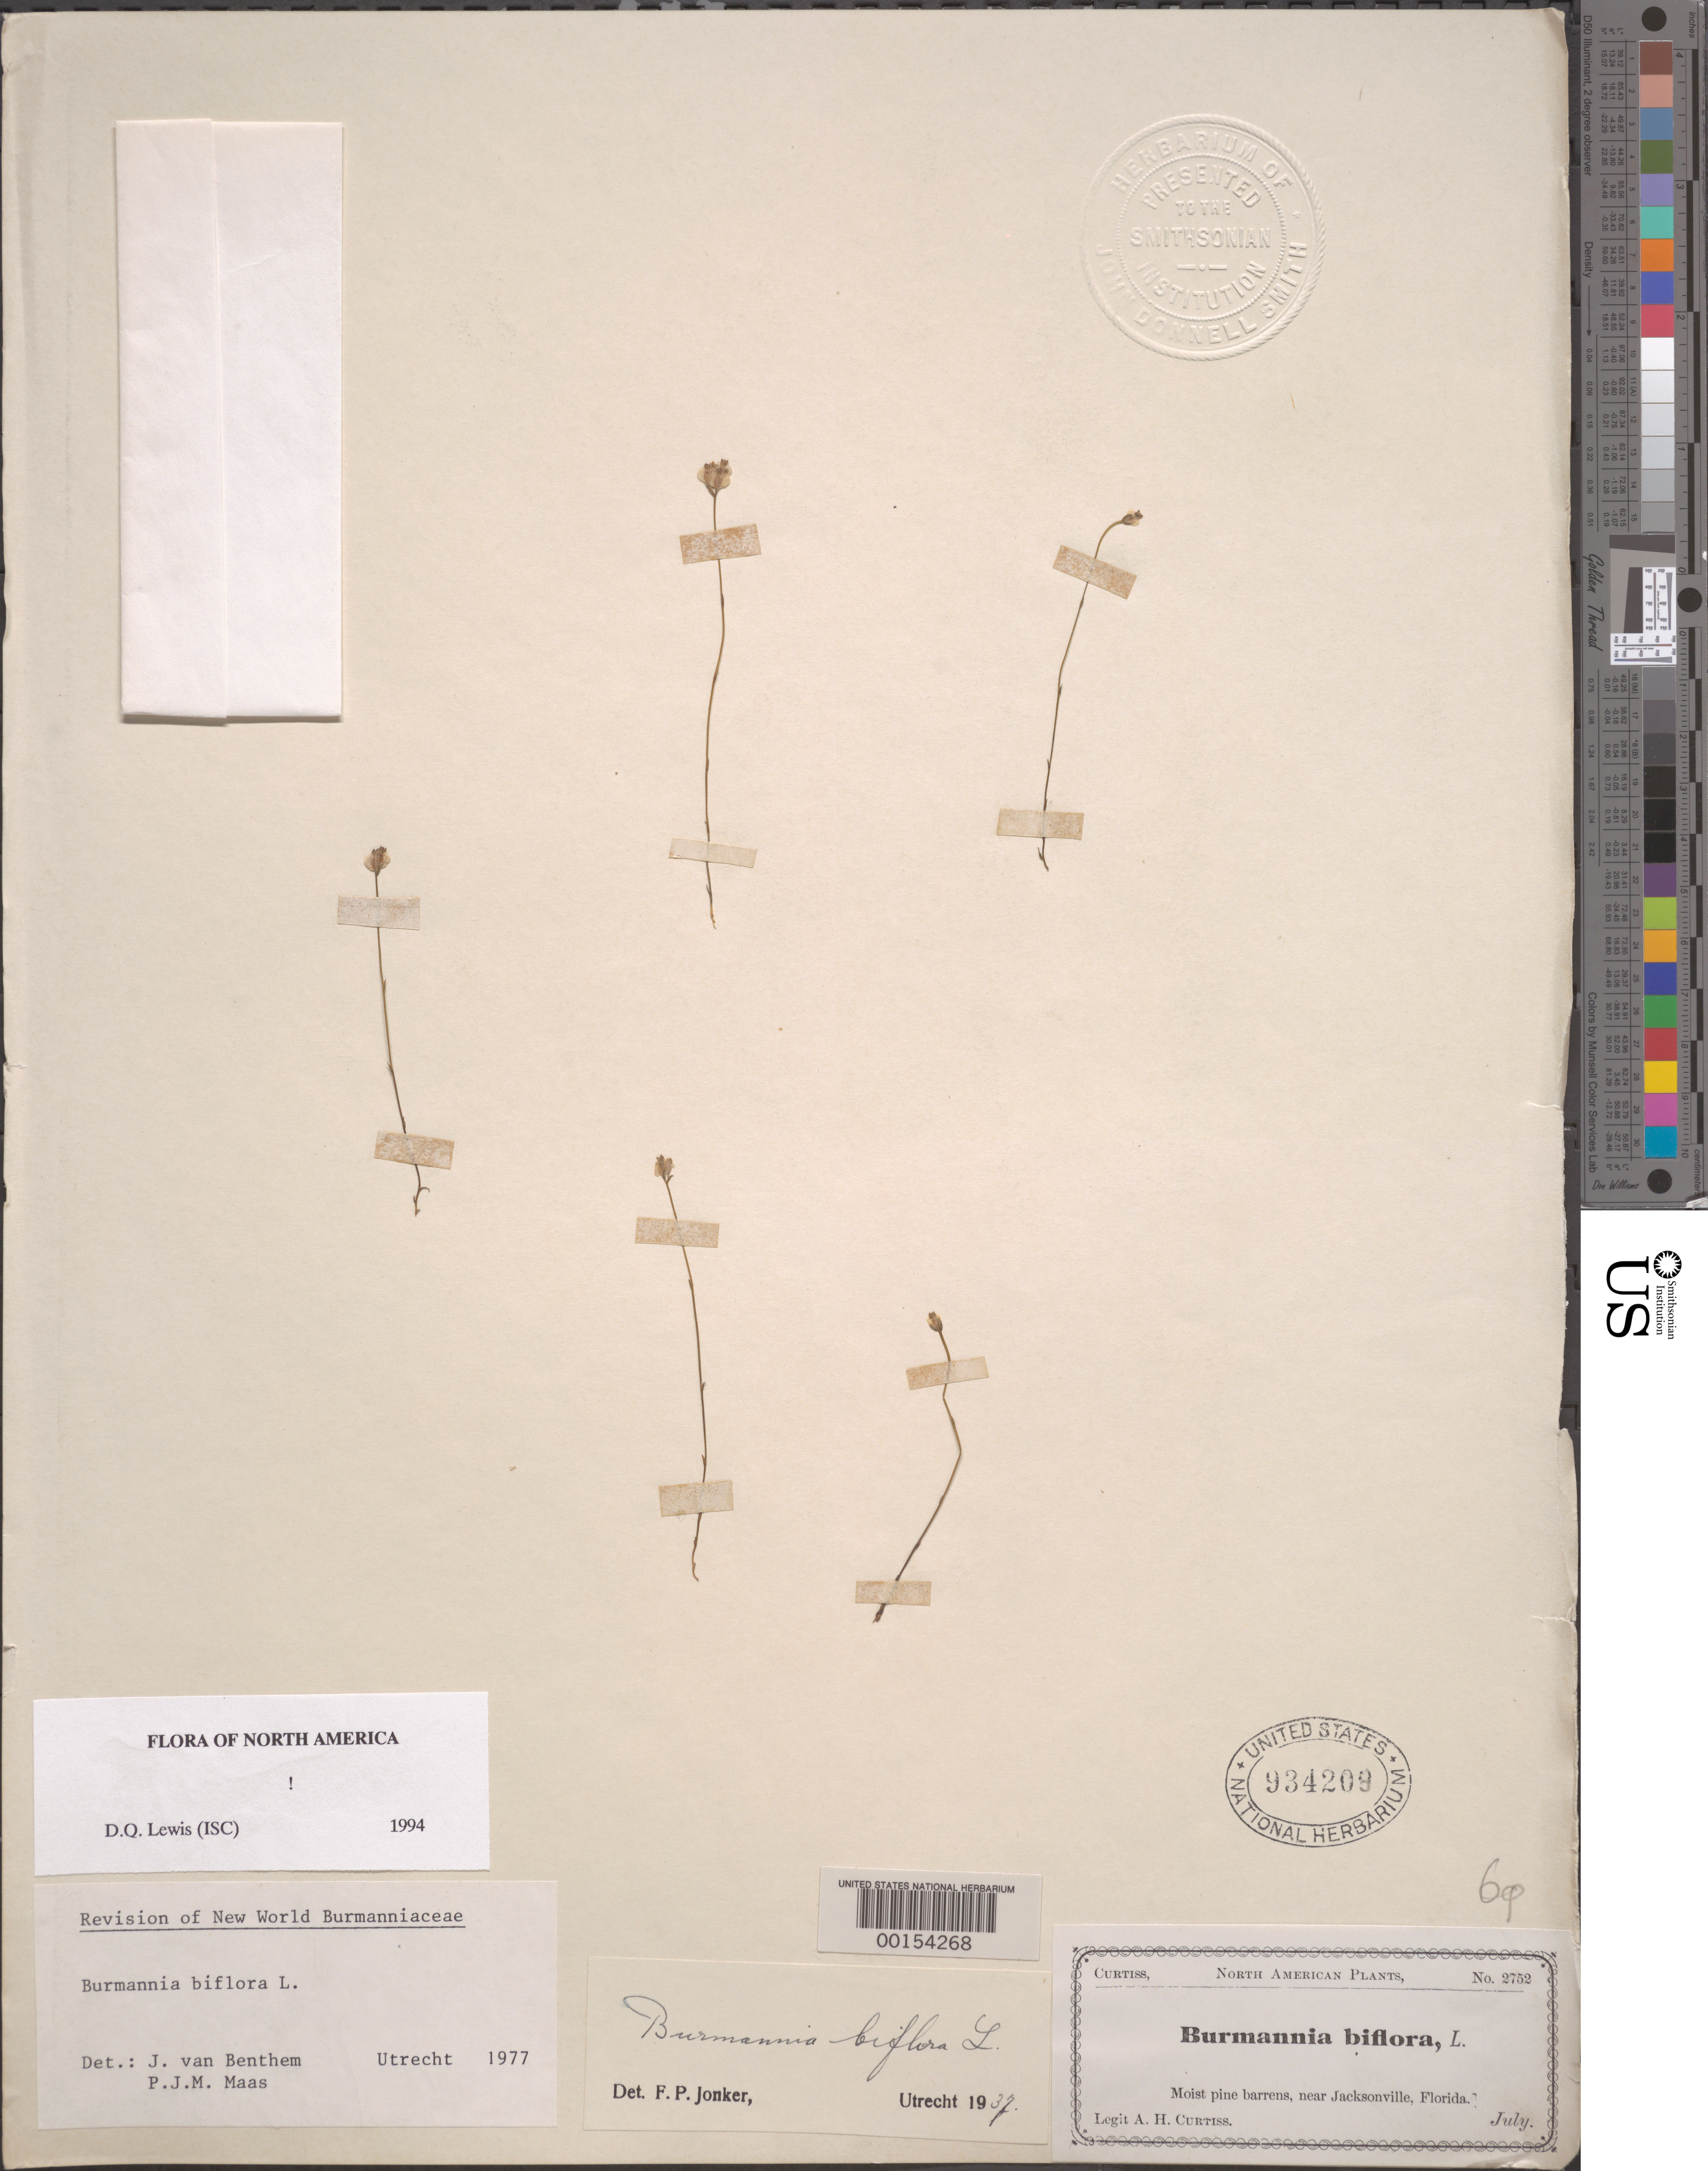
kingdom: Plantae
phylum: Tracheophyta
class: Liliopsida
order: Dioscoreales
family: Burmanniaceae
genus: Burmannia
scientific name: Burmannia biflora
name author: L.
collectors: A. H. Curtiss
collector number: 2752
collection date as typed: Jul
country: United States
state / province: Florida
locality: Jacksonville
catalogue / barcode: US 934209